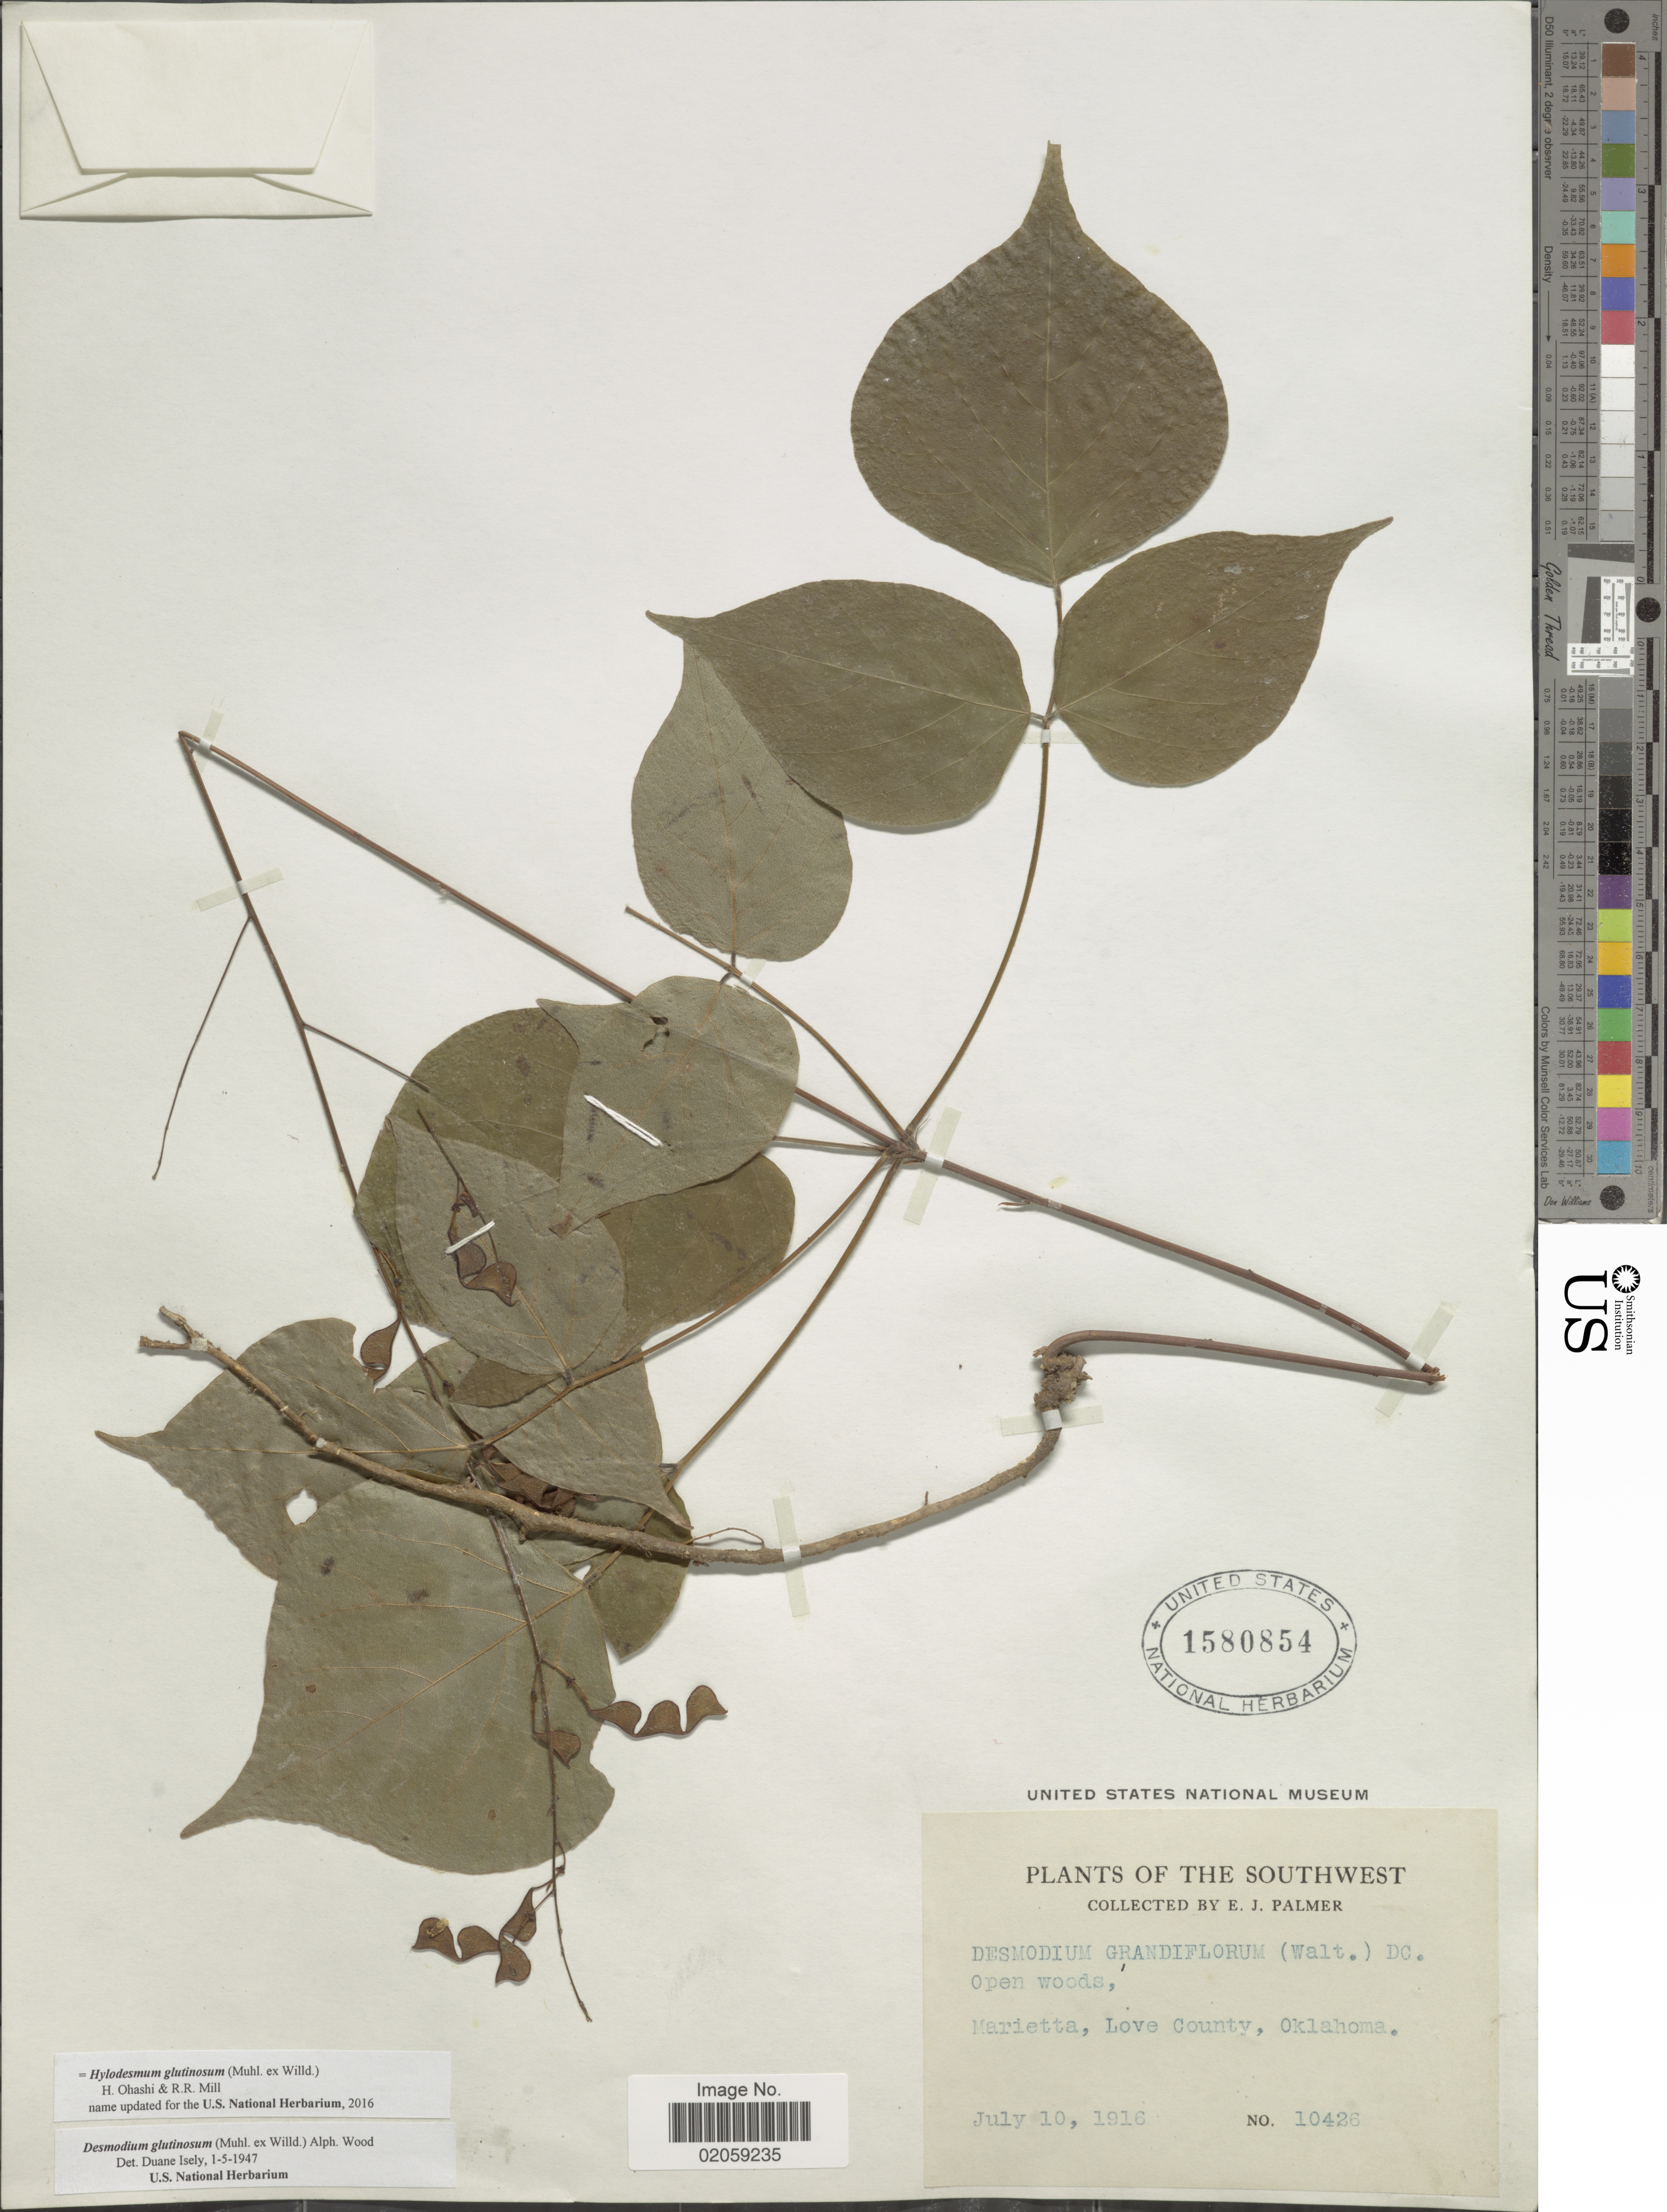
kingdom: Plantae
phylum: Tracheophyta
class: Magnoliopsida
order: Fabales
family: Fabaceae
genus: Hylodesmum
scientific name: Hylodesmum glutinosum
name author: (Muhl. ex Willd.) H. Ohashi & R.R. Mill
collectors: E. J. Palmer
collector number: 10426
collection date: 1916-07-10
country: United States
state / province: Oklahoma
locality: The Southwest, Marietta, Love County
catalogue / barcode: US 1580854